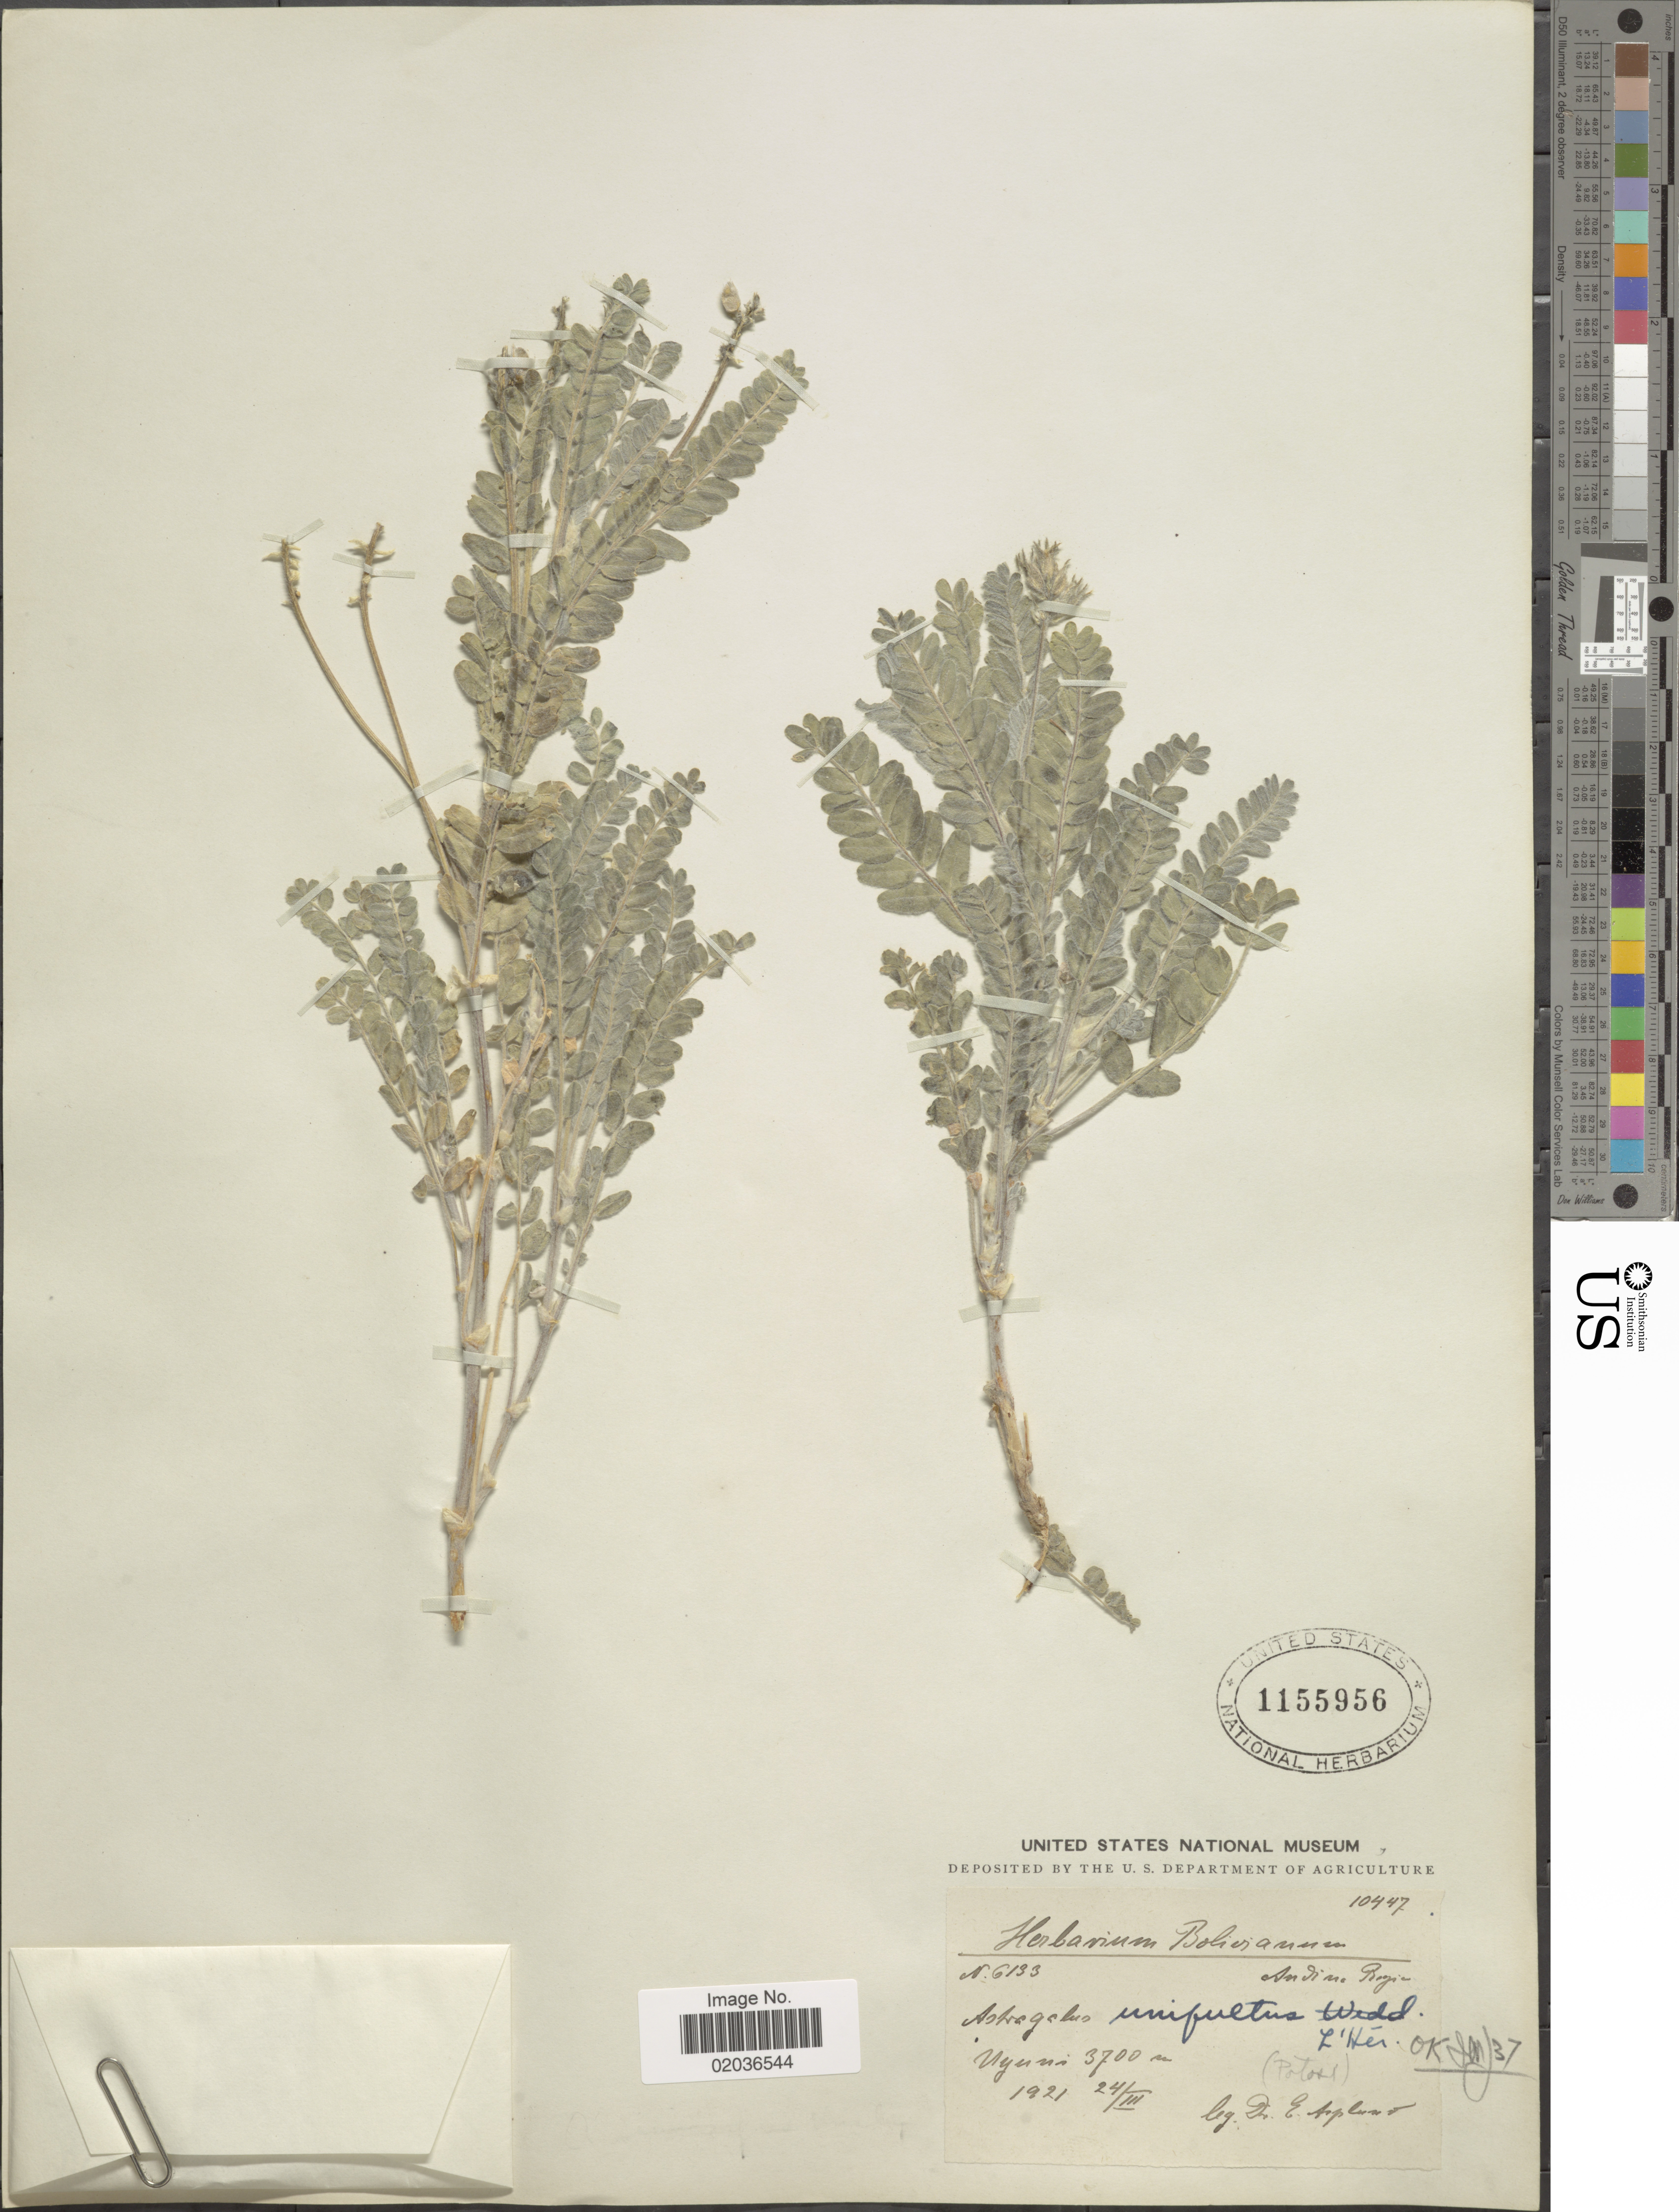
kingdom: Plantae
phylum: Tracheophyta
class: Magnoliopsida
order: Fabales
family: Fabaceae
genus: Astragalus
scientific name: Astragalus garbancillo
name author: Cav.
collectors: E. Asplund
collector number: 6133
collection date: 1921-03-24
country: Bolivia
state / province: Potosi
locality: Uyuni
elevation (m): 3700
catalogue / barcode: US 1155956